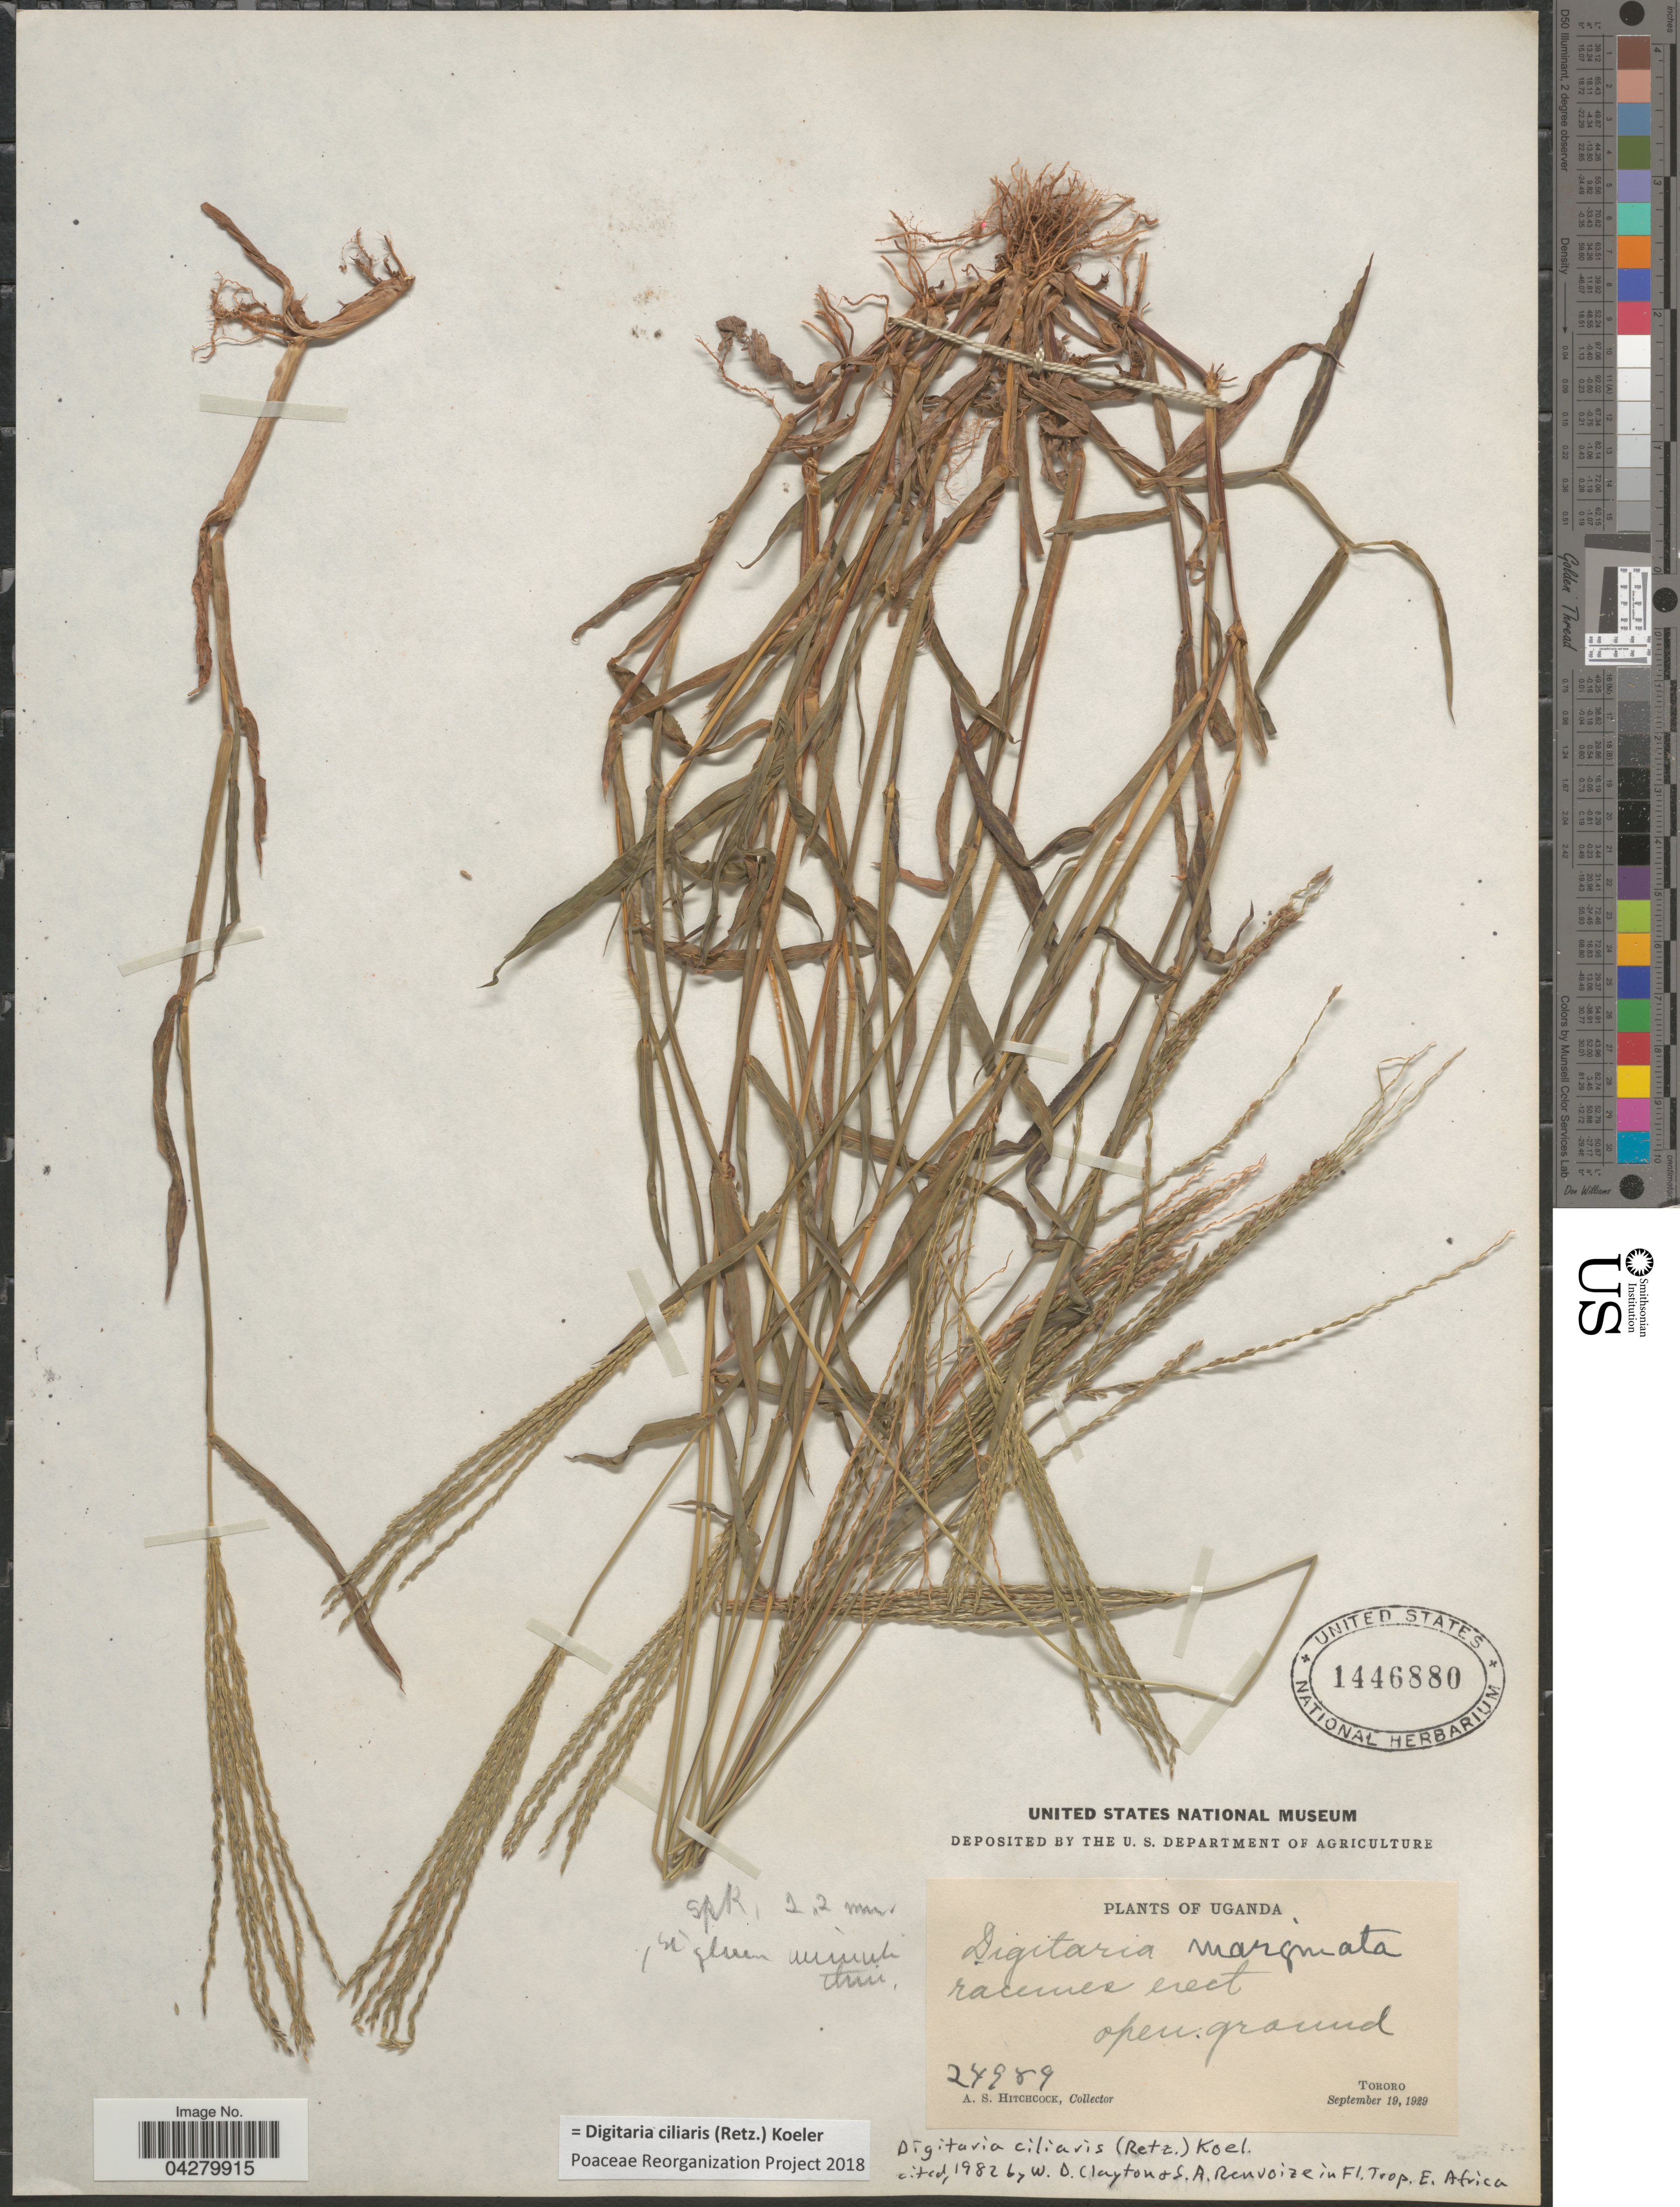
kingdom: Plantae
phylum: Tracheophyta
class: Liliopsida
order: Poales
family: Poaceae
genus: Digitaria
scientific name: Digitaria ciliaris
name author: (Retz.) Koeler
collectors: A. S. Hitchcock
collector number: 24989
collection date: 1929-09-19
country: Uganda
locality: Tororo.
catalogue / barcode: US 1446880